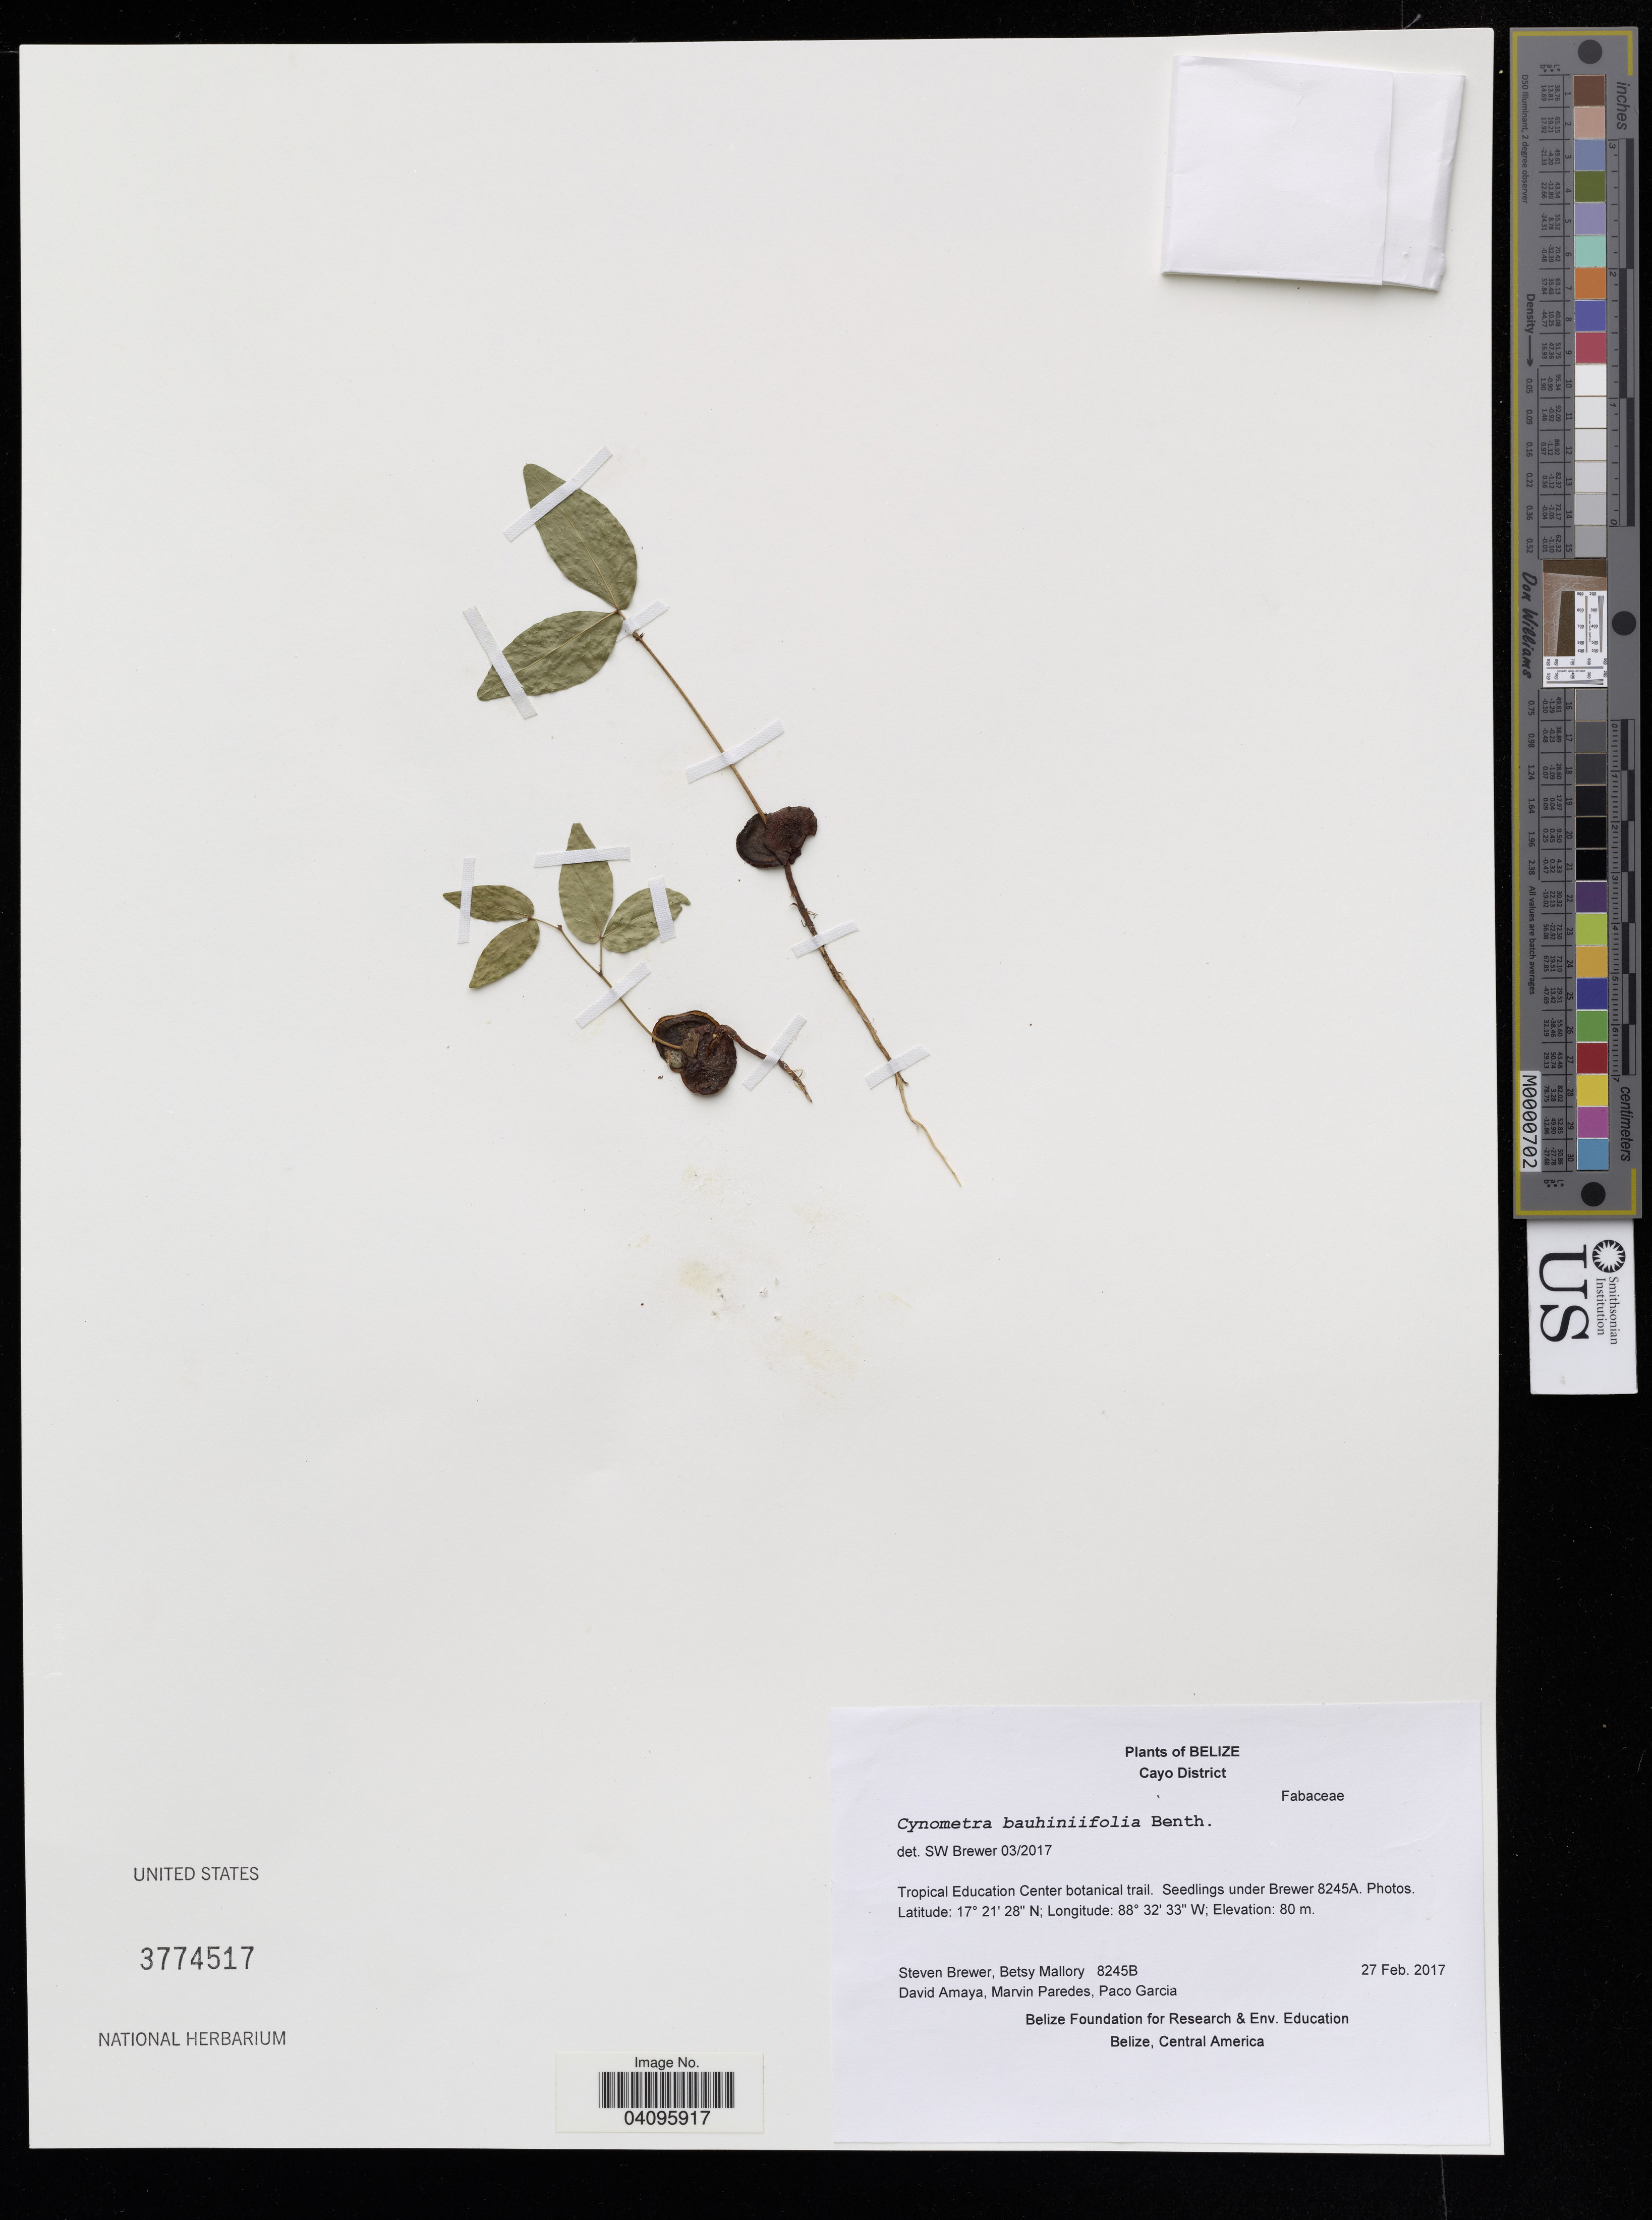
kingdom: Plantae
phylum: Tracheophyta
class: Magnoliopsida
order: Fabales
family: Fabaceae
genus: Cynometra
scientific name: Cynometra bauhiniifolia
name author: Benth.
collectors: S. Brewer, B. Mallory, D. Amaya & M. Paredes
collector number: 8245B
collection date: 2017-02-27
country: Belize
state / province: Belize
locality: Tropical Education Center botanical trail.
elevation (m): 80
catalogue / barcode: US 3774517